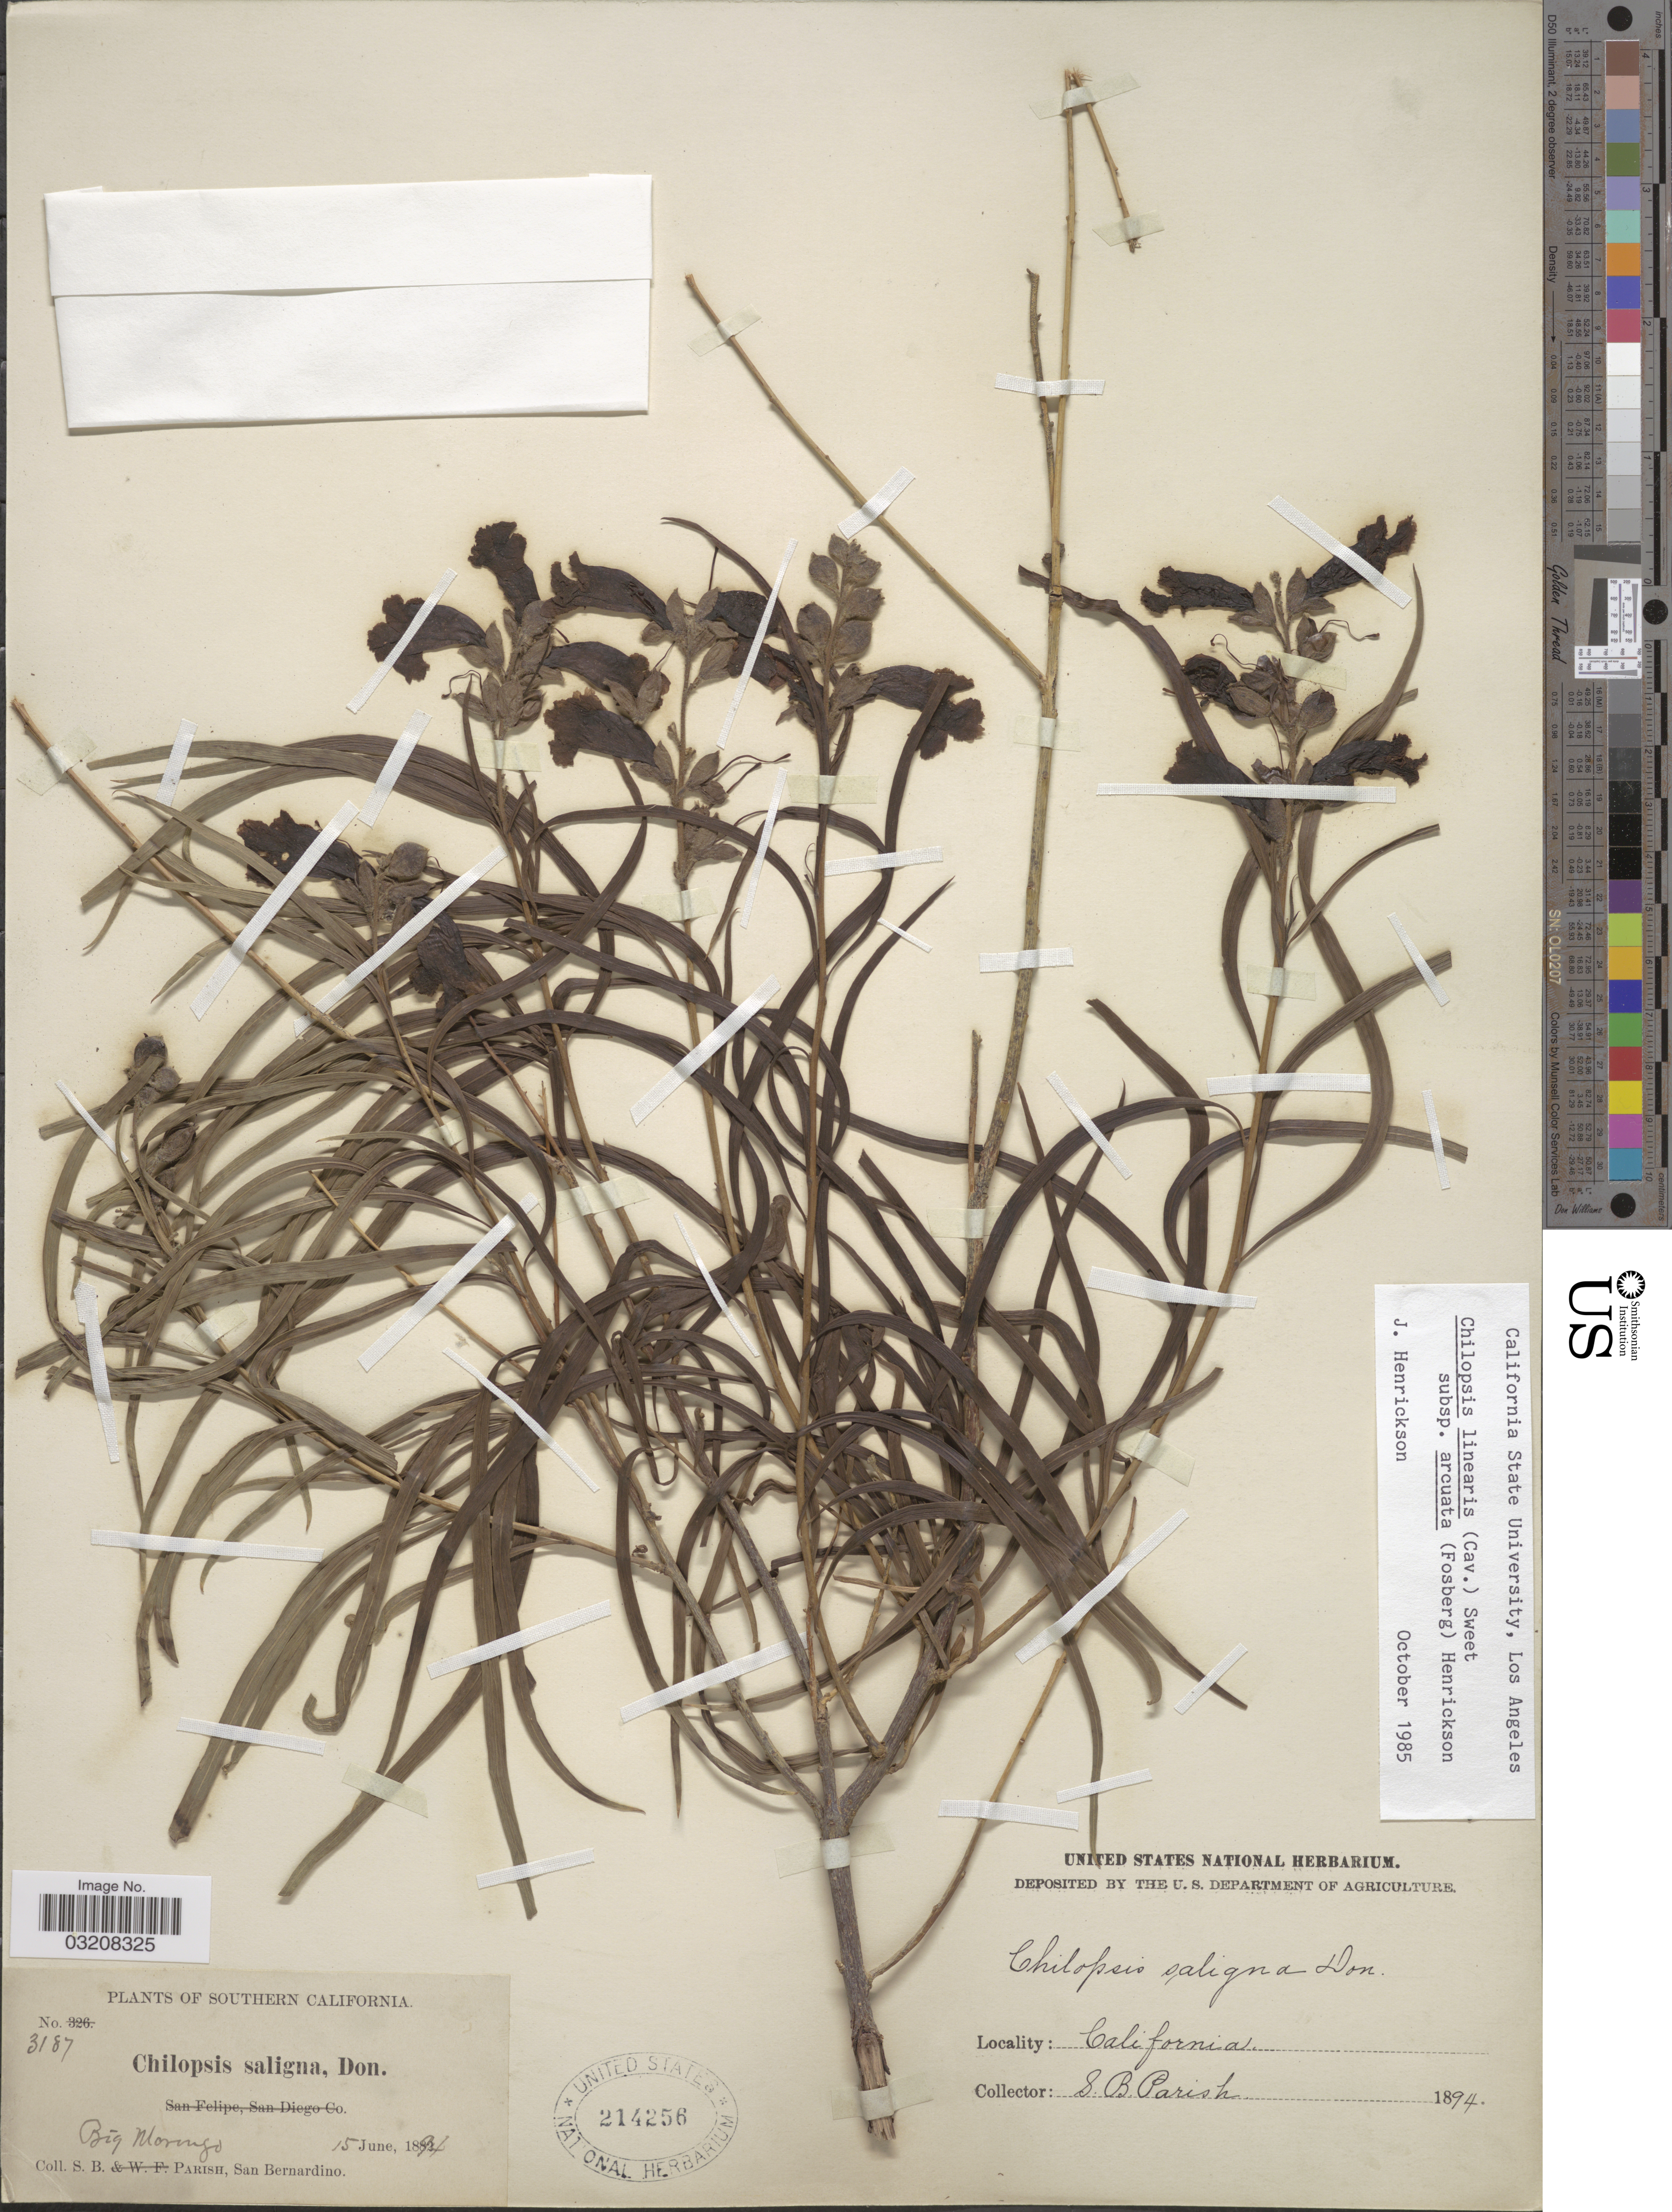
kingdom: Plantae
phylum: Tracheophyta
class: Magnoliopsida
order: Lamiales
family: Bignoniaceae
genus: Chilopsis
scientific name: Chilopsis linearis subsp. arcuata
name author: (Fosberg) Henrickson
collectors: S. B. Parish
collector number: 3187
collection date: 1894-06-15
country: United States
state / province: California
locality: Southern California. Big Morongo.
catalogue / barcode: US 214256